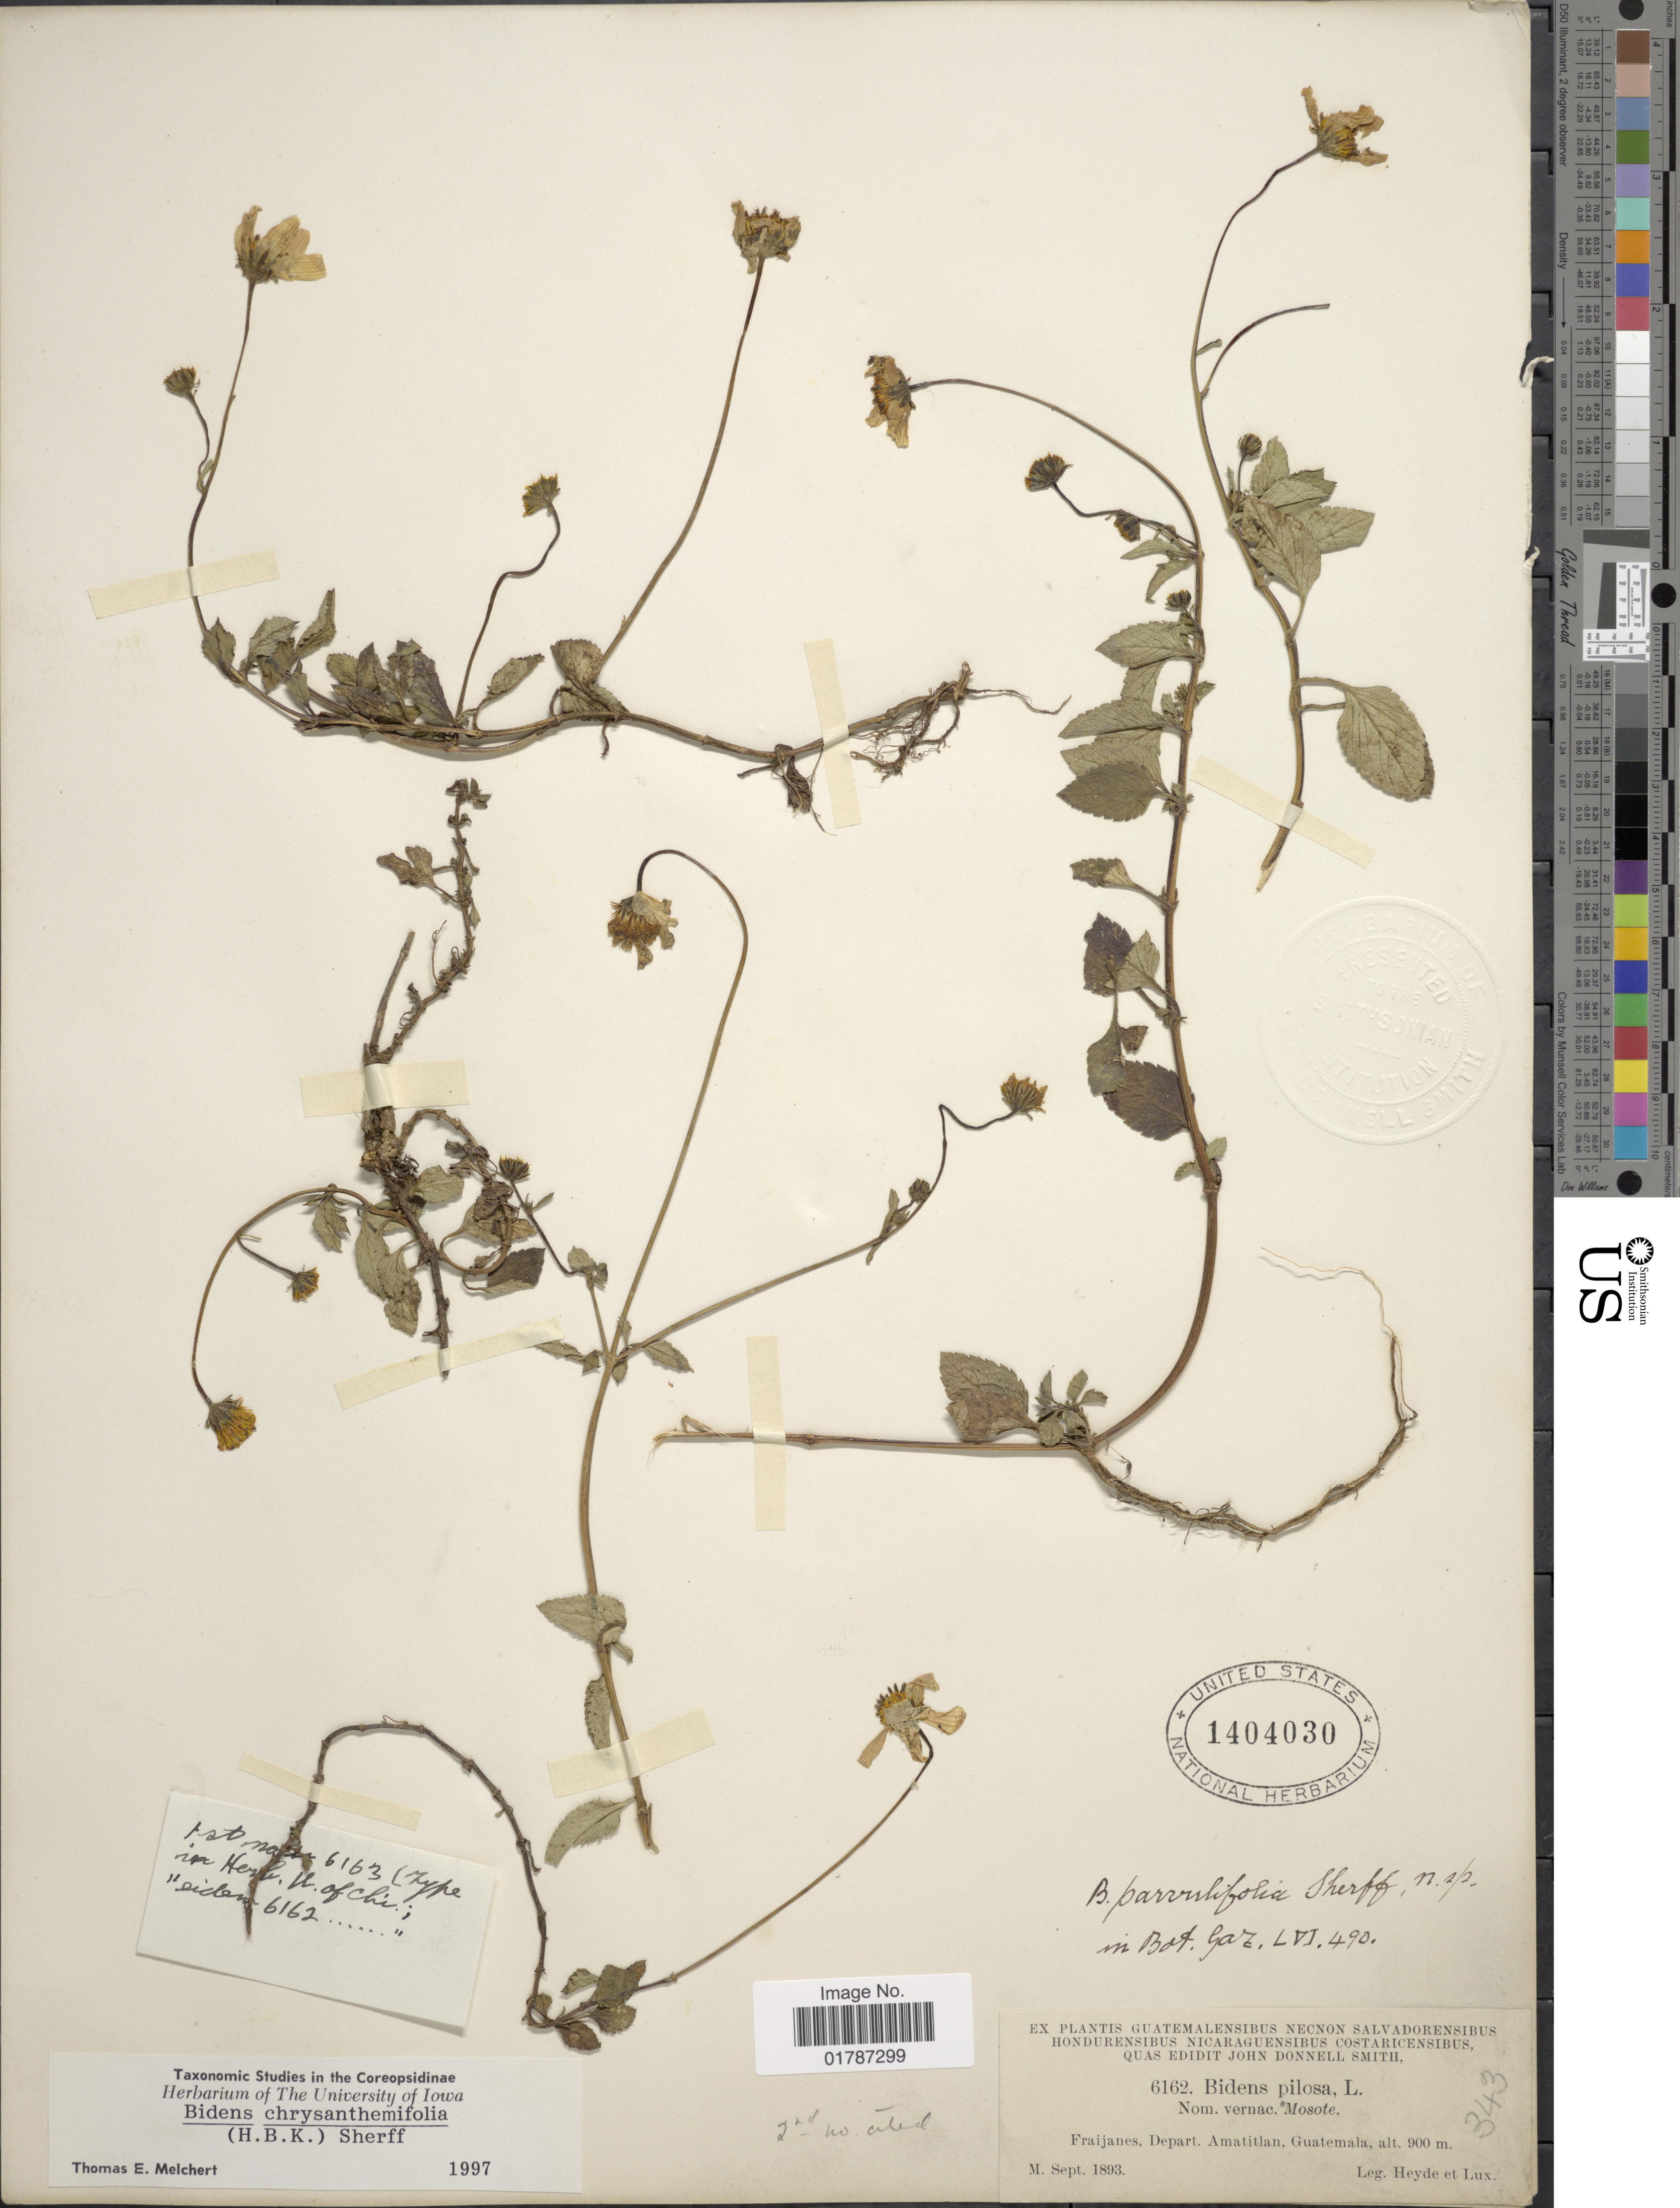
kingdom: Plantae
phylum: Tracheophyta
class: Magnoliopsida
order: Asterales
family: Asteraceae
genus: Bidens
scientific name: Bidens chrysanthemifolia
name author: (Kunth) Sherff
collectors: Heyde & Lux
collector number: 6162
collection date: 1893-09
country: Guatemala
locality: Fraijanes, Depart., Amatitlan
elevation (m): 900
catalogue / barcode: US 1404030